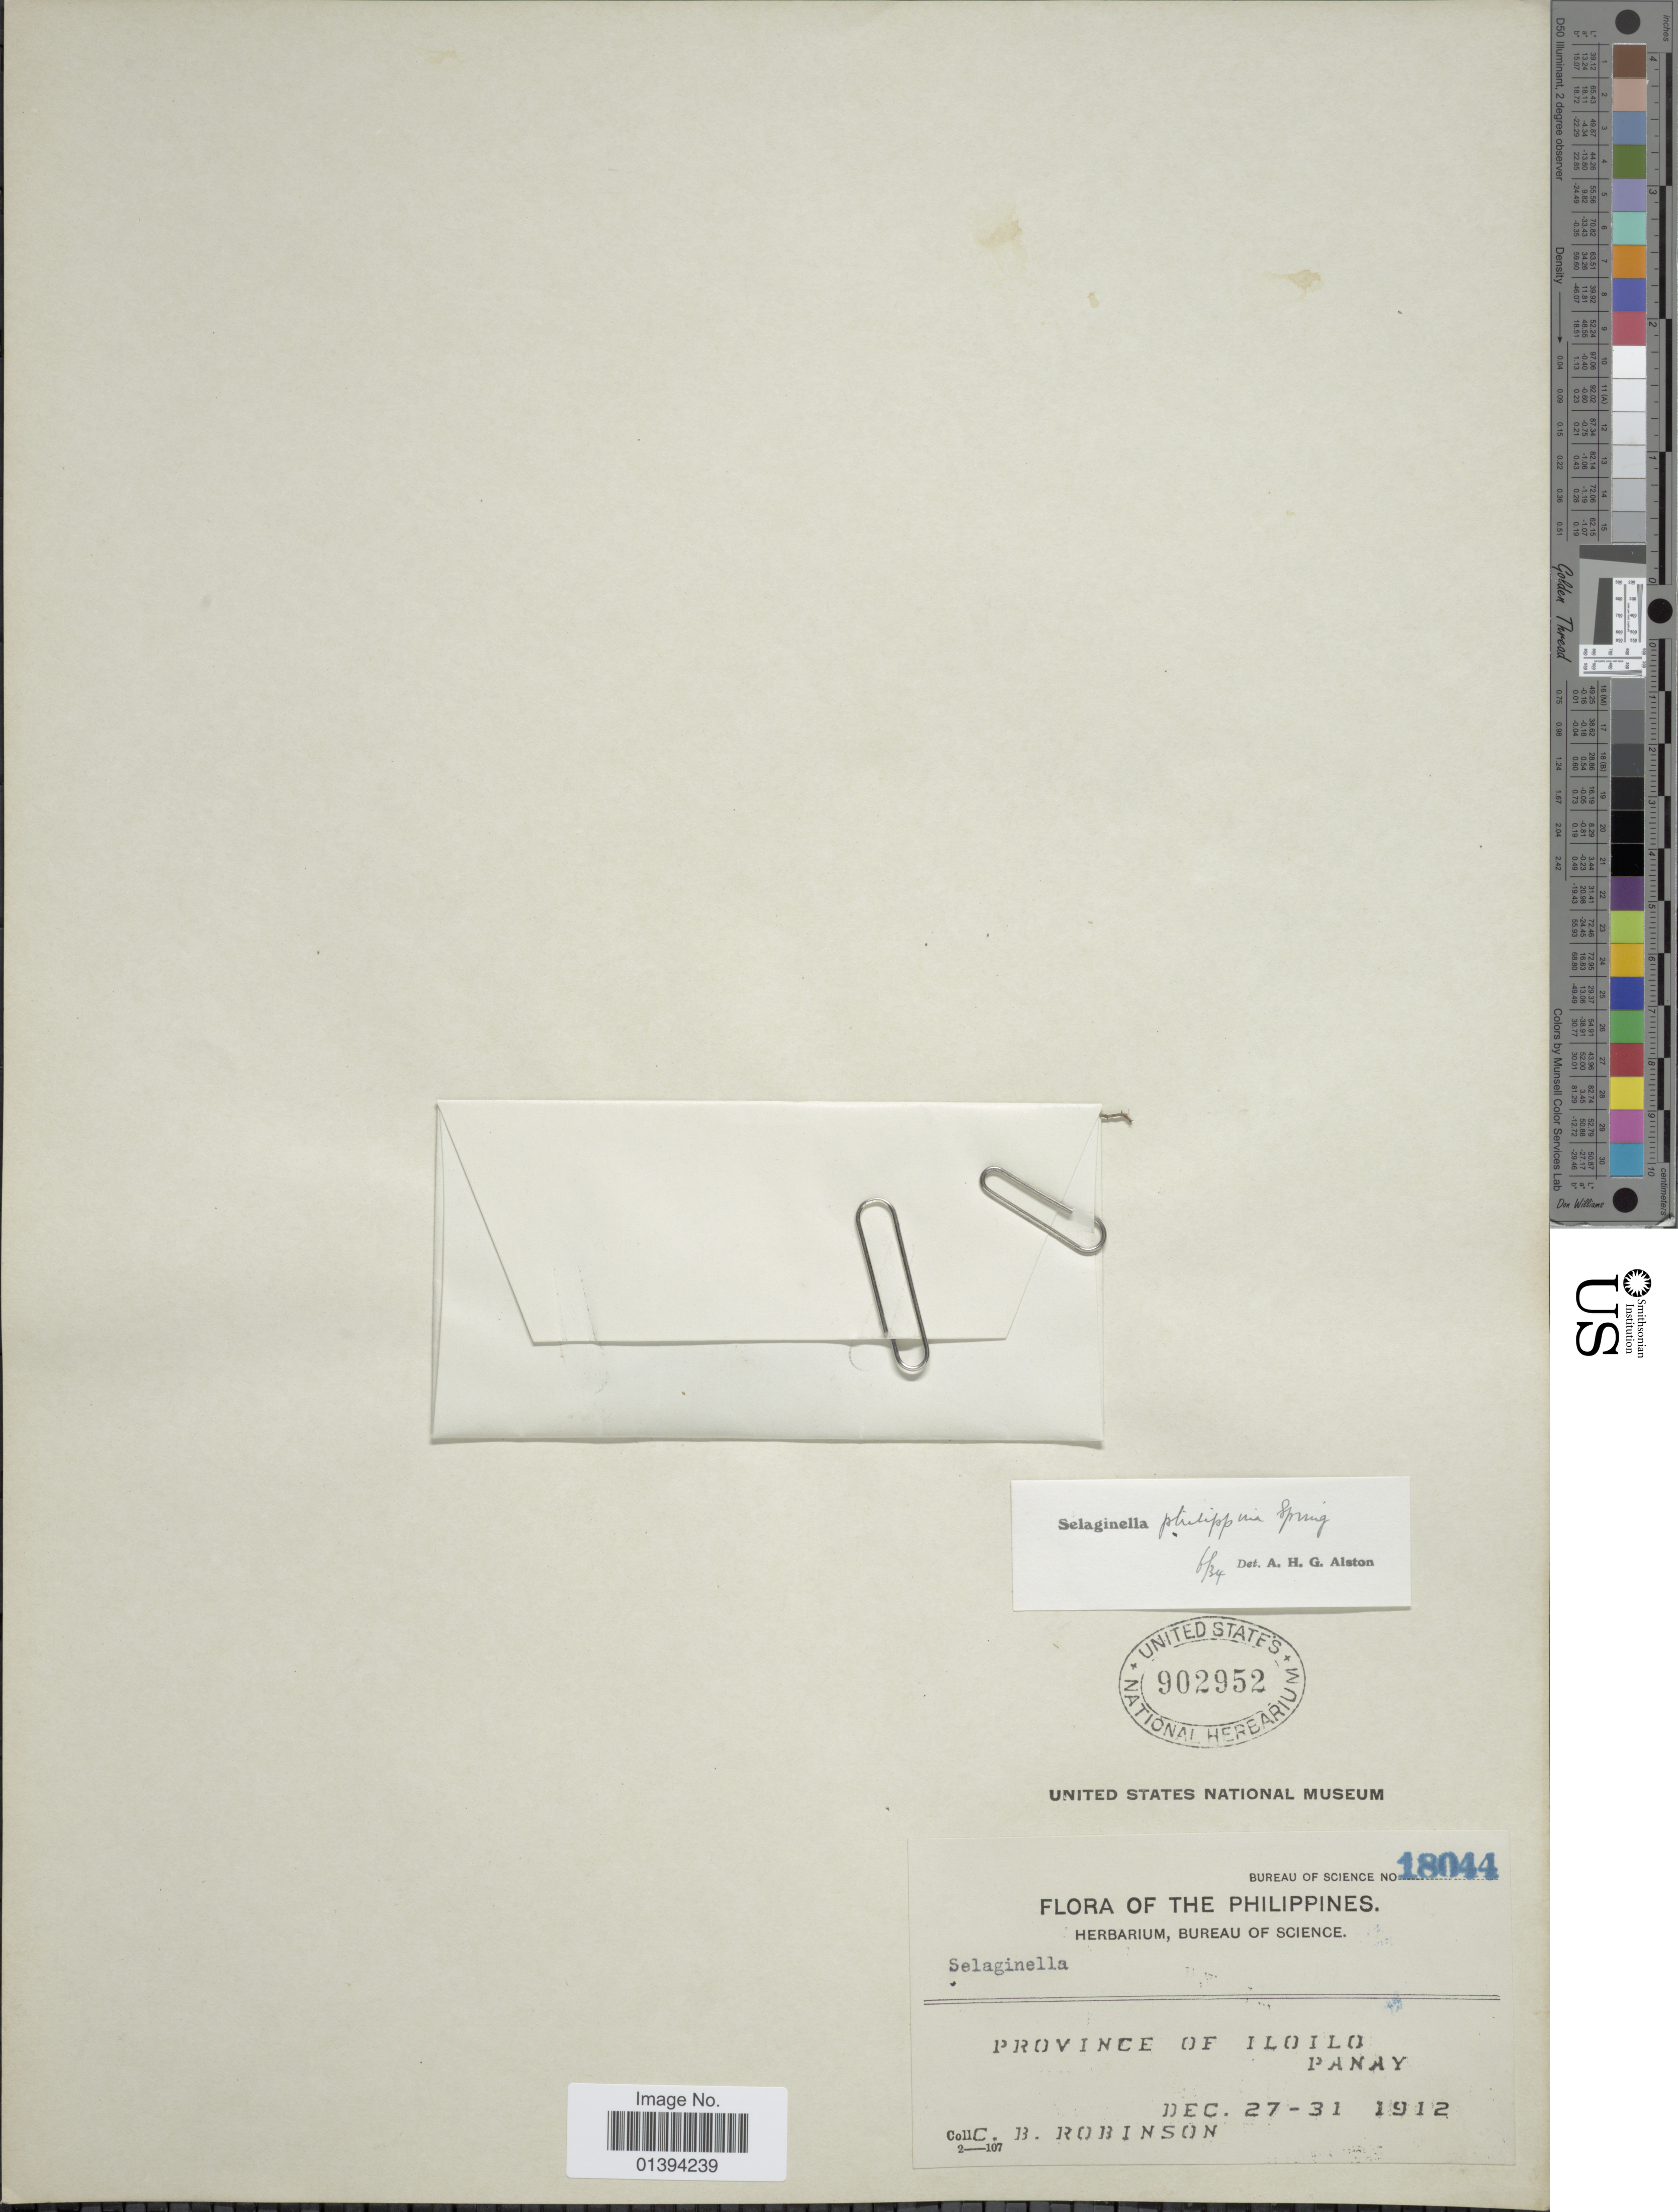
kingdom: Plantae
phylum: Tracheophyta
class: Lycopodiopsida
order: Selaginellales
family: Selaginellaceae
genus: Selaginella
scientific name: Selaginella philippina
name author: Spring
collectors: C. Robinson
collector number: Bureau of Science 18044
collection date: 1912-12-27/1912-12-31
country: Philippines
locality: Province of Iloilo, Panay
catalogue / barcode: US 902952